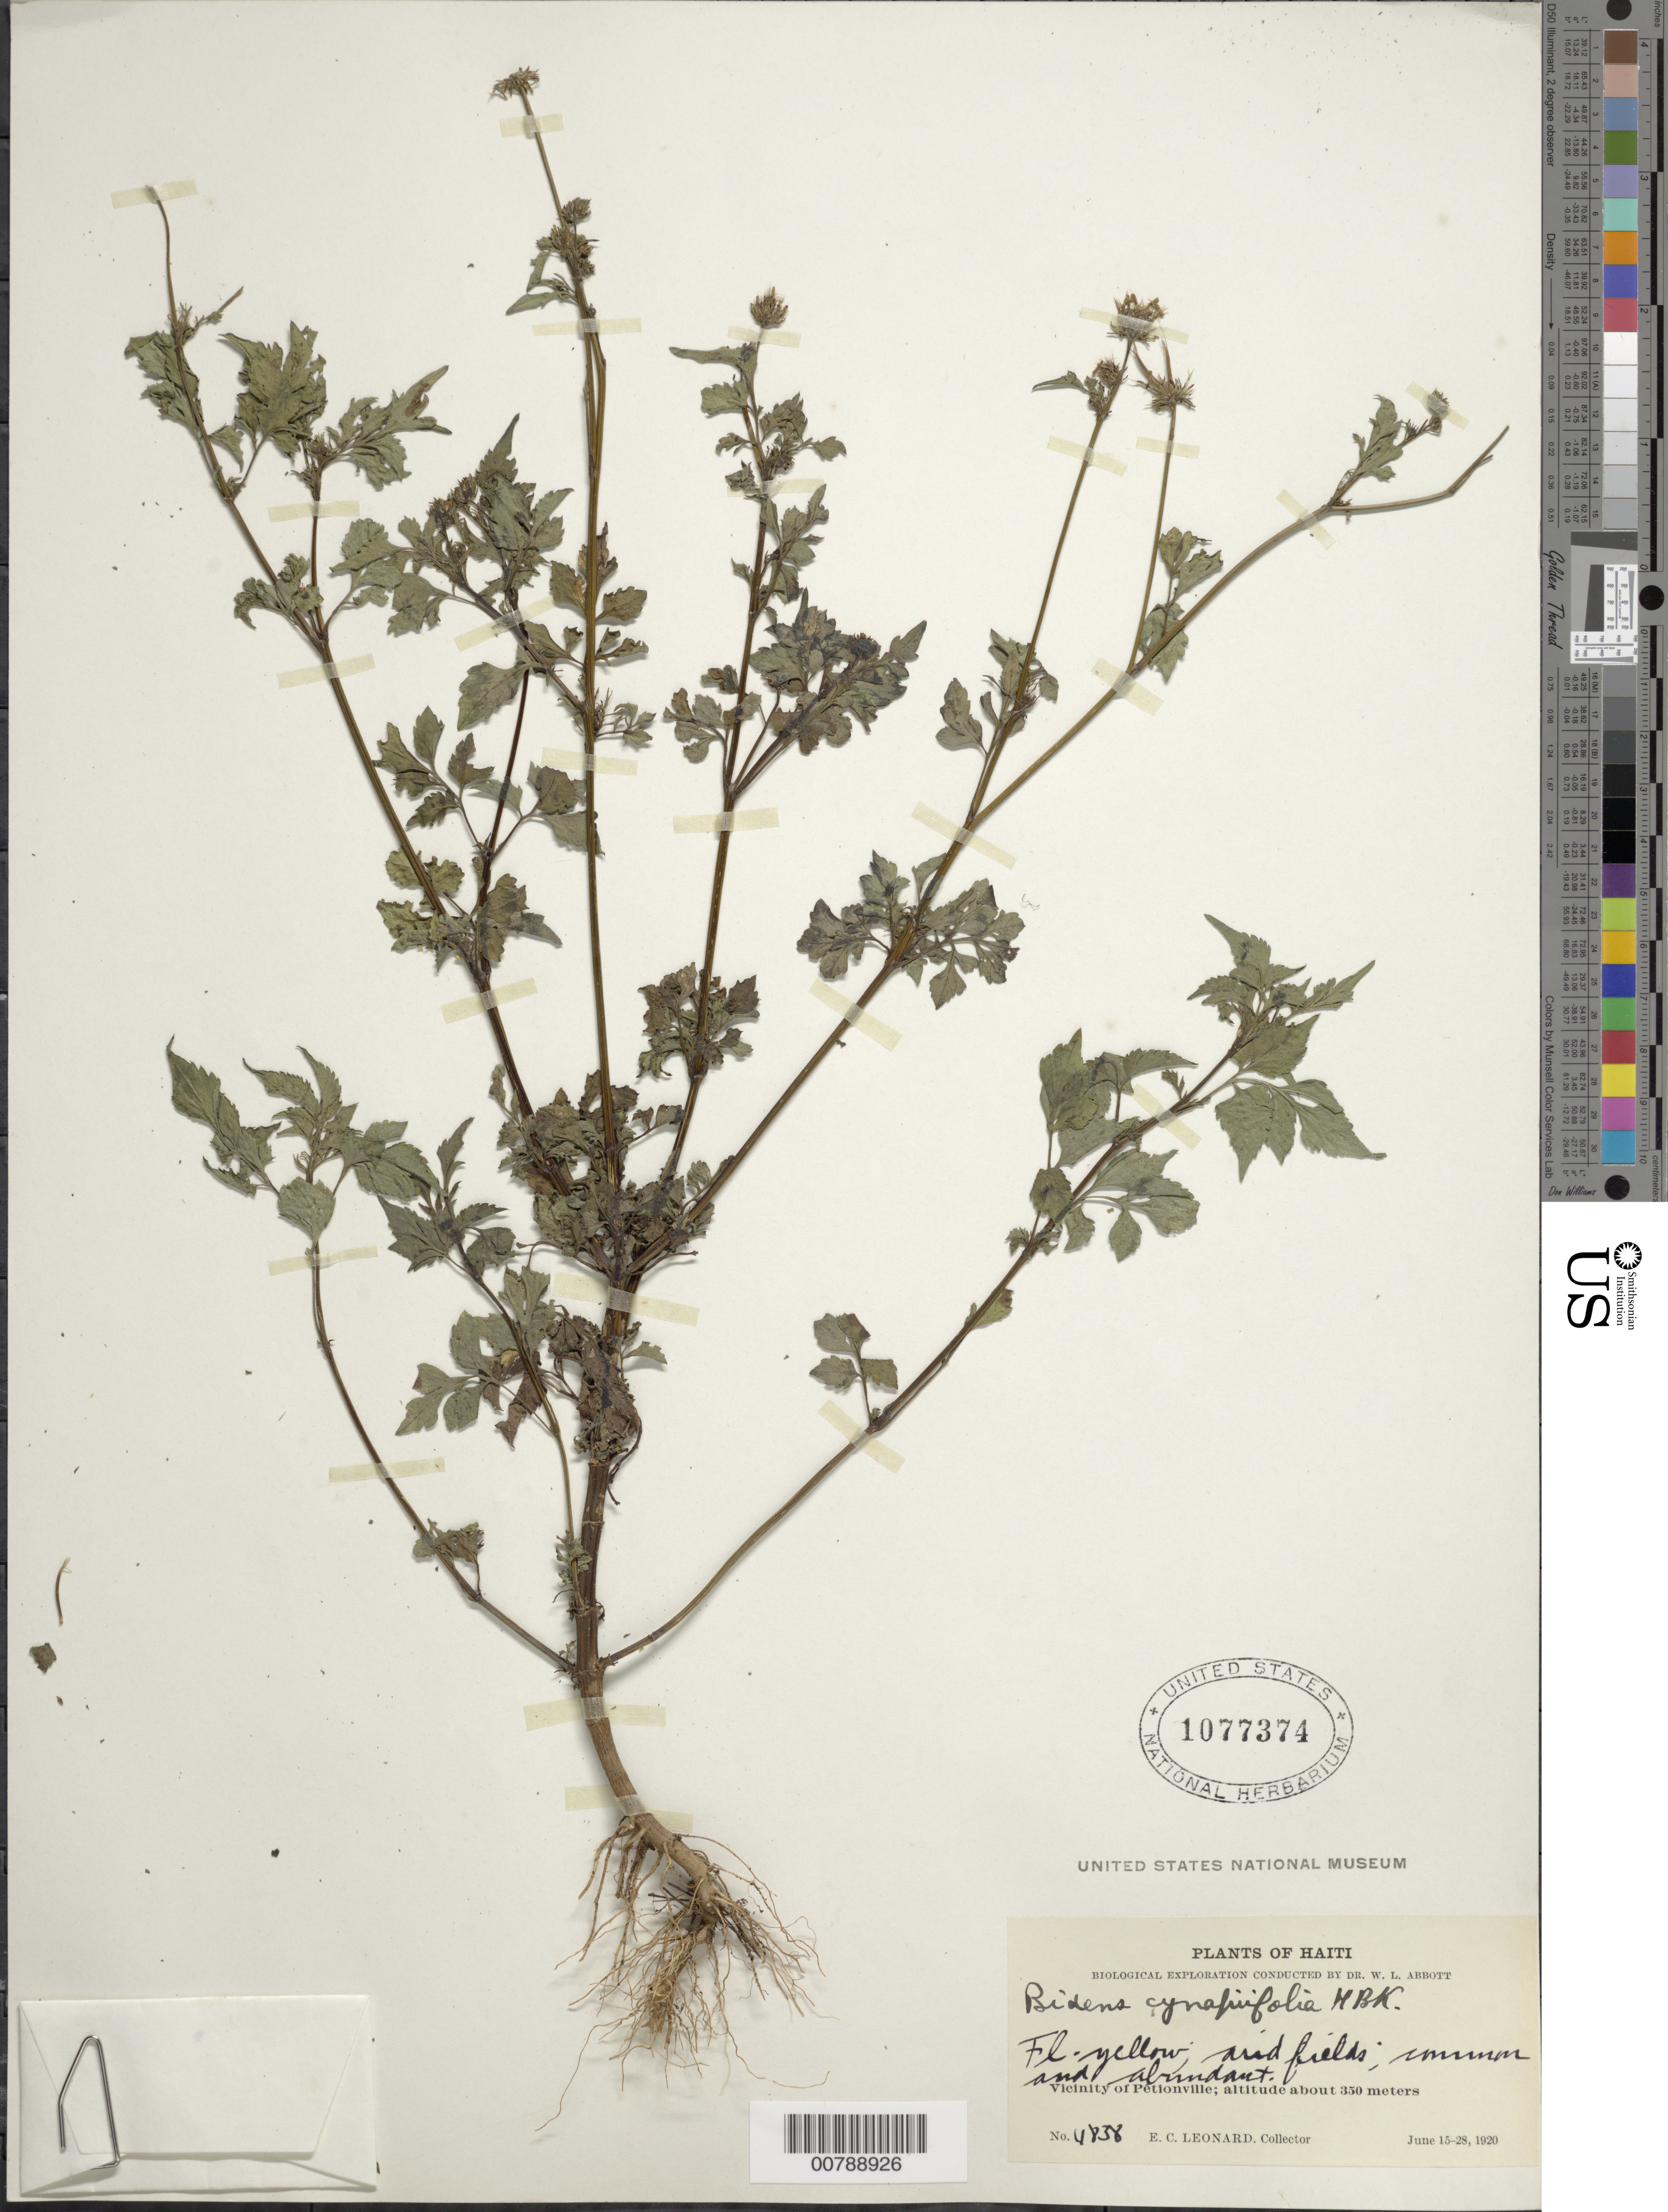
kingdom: Plantae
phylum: Tracheophyta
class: Magnoliopsida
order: Asterales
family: Asteraceae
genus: Bidens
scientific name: Bidens cynapiifolia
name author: Kunth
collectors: E. C. Leonard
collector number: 4838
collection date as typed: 15 Jun 1920 28 Jun 1920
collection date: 1920-06-15/1920-06-28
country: Haiti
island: Hispaniola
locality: Vicinity of Petionville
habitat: Arid fields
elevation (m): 350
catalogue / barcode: US 1077374